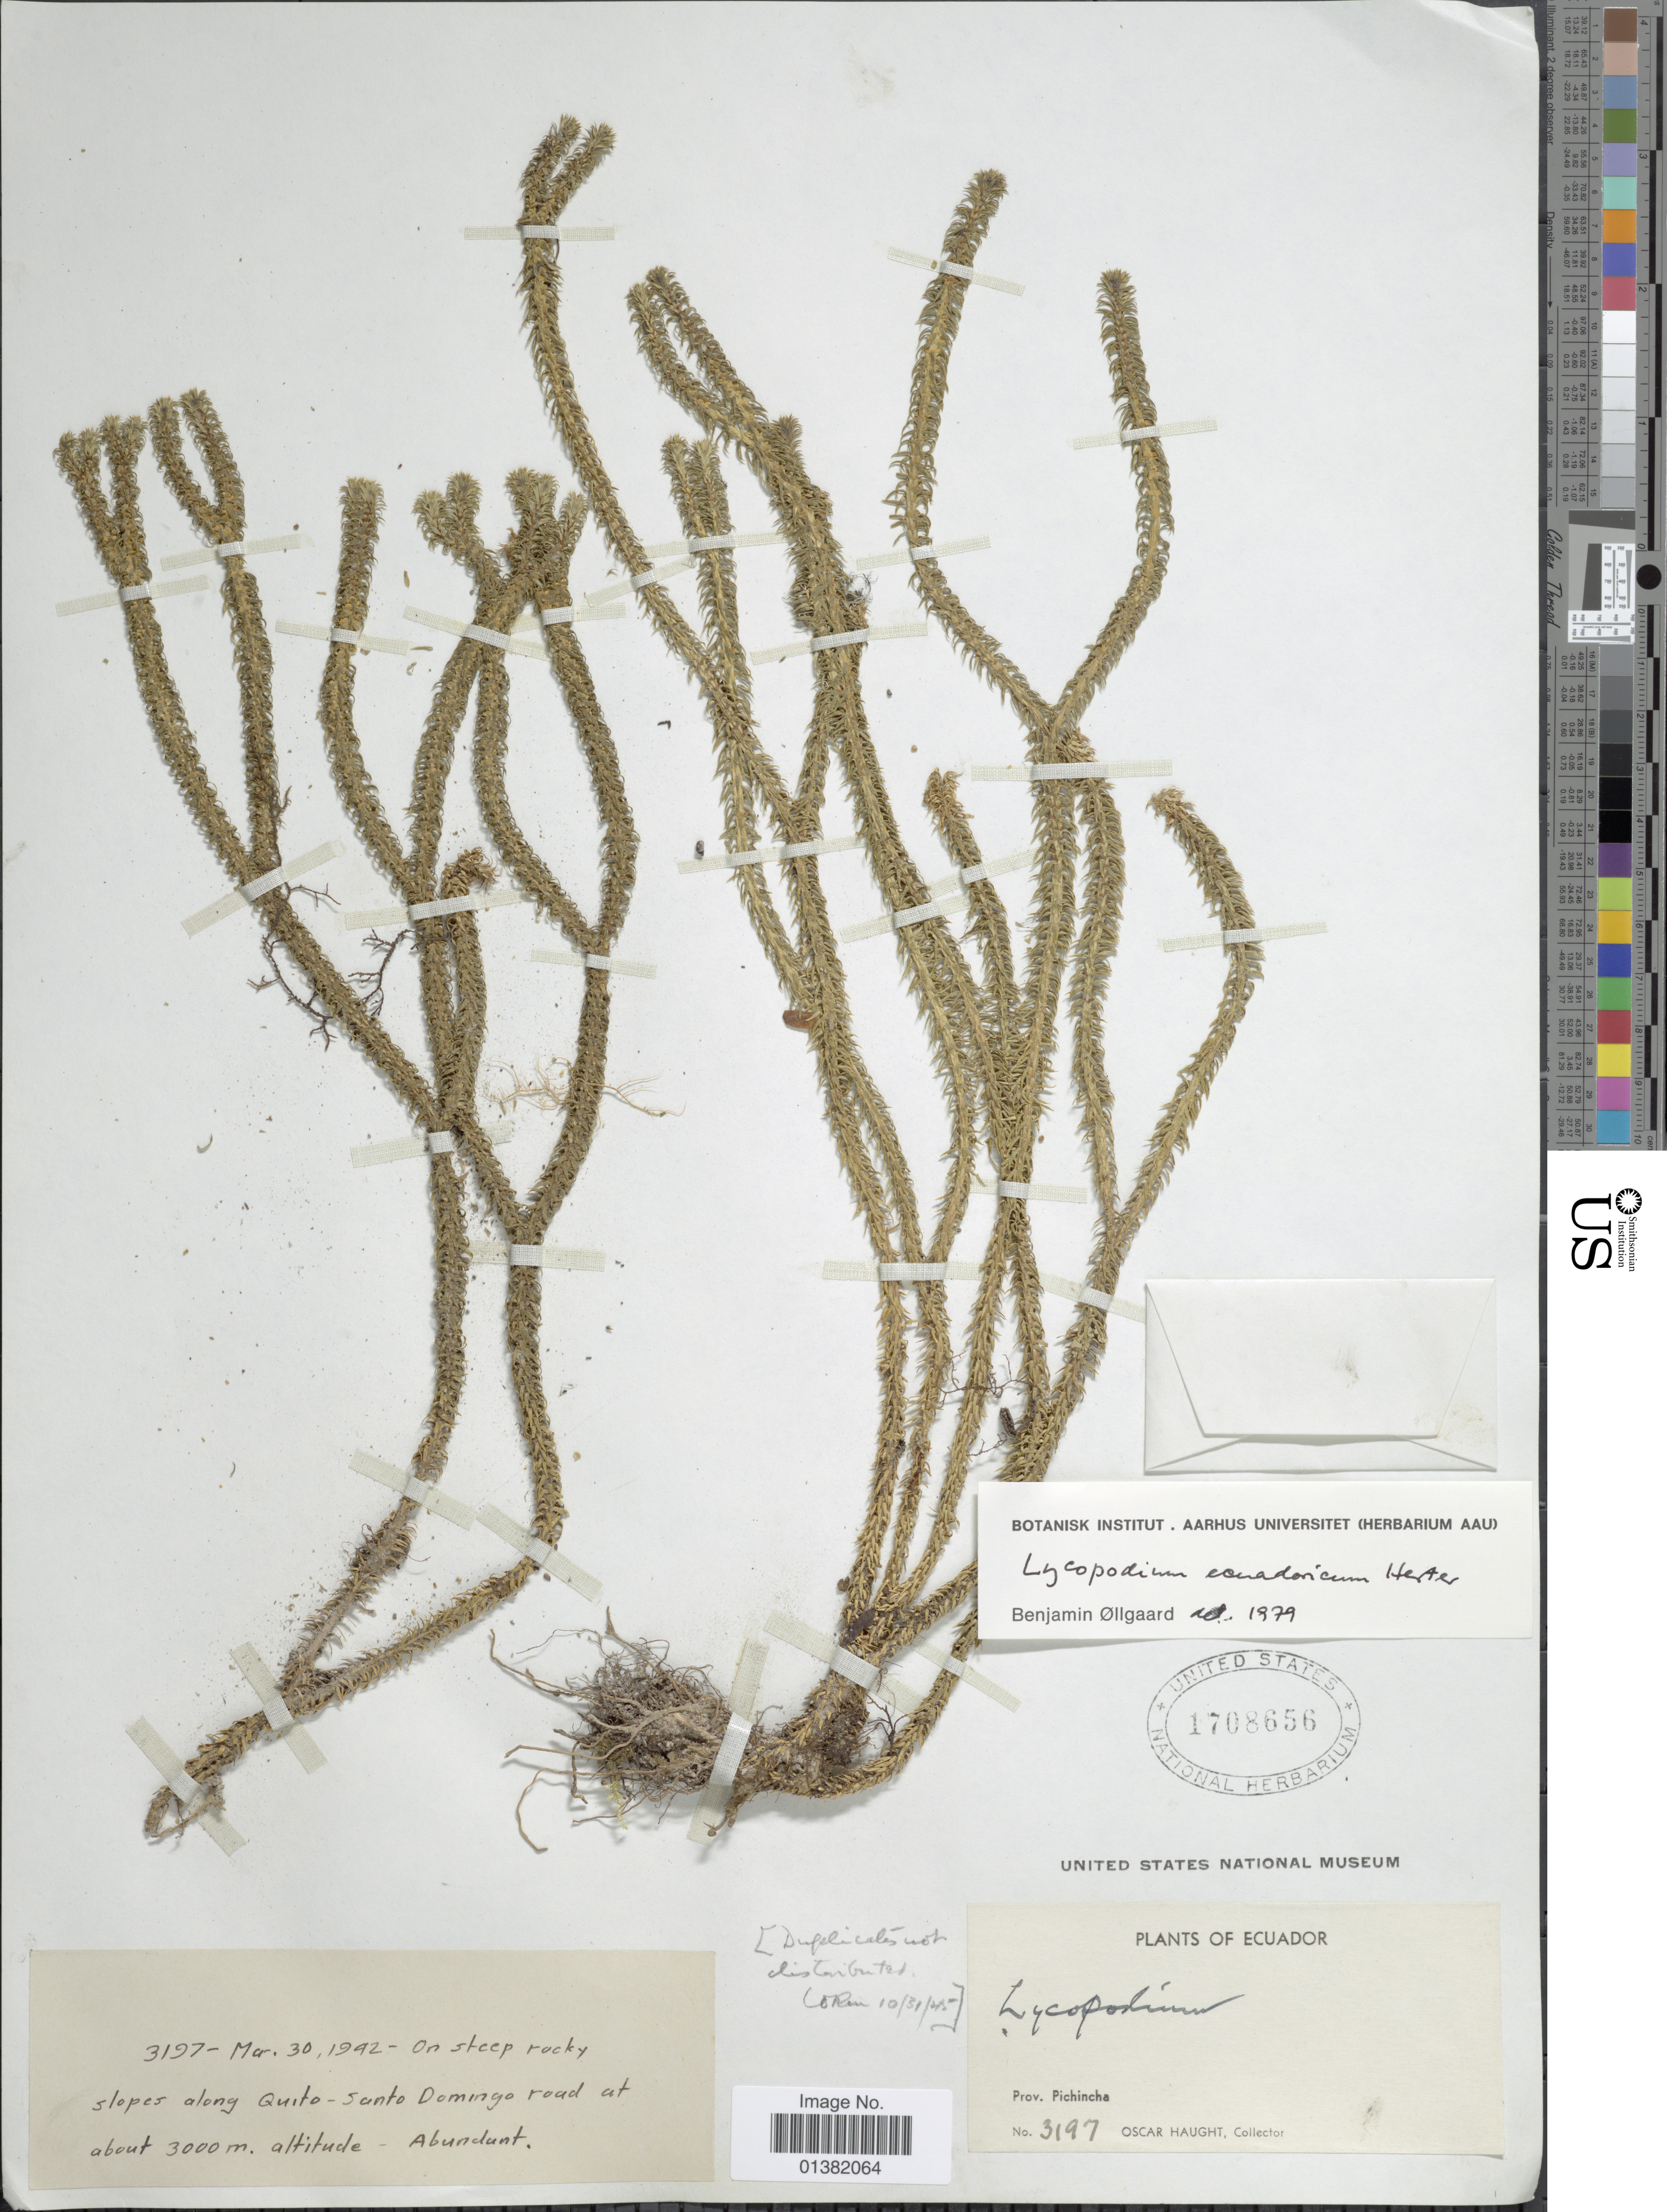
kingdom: Plantae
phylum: Tracheophyta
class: Lycopodiopsida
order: Lycopodiales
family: Lycopodiaceae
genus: Phlegmariurus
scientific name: Phlegmariurus eversus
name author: (Poir.) B. Øllg.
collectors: O. L. Haught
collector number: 3197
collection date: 1942-03-30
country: Ecuador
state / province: Pichincha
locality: On steep rocky slopes along Quito - Santo Domingo road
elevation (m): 3000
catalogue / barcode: US 1708656